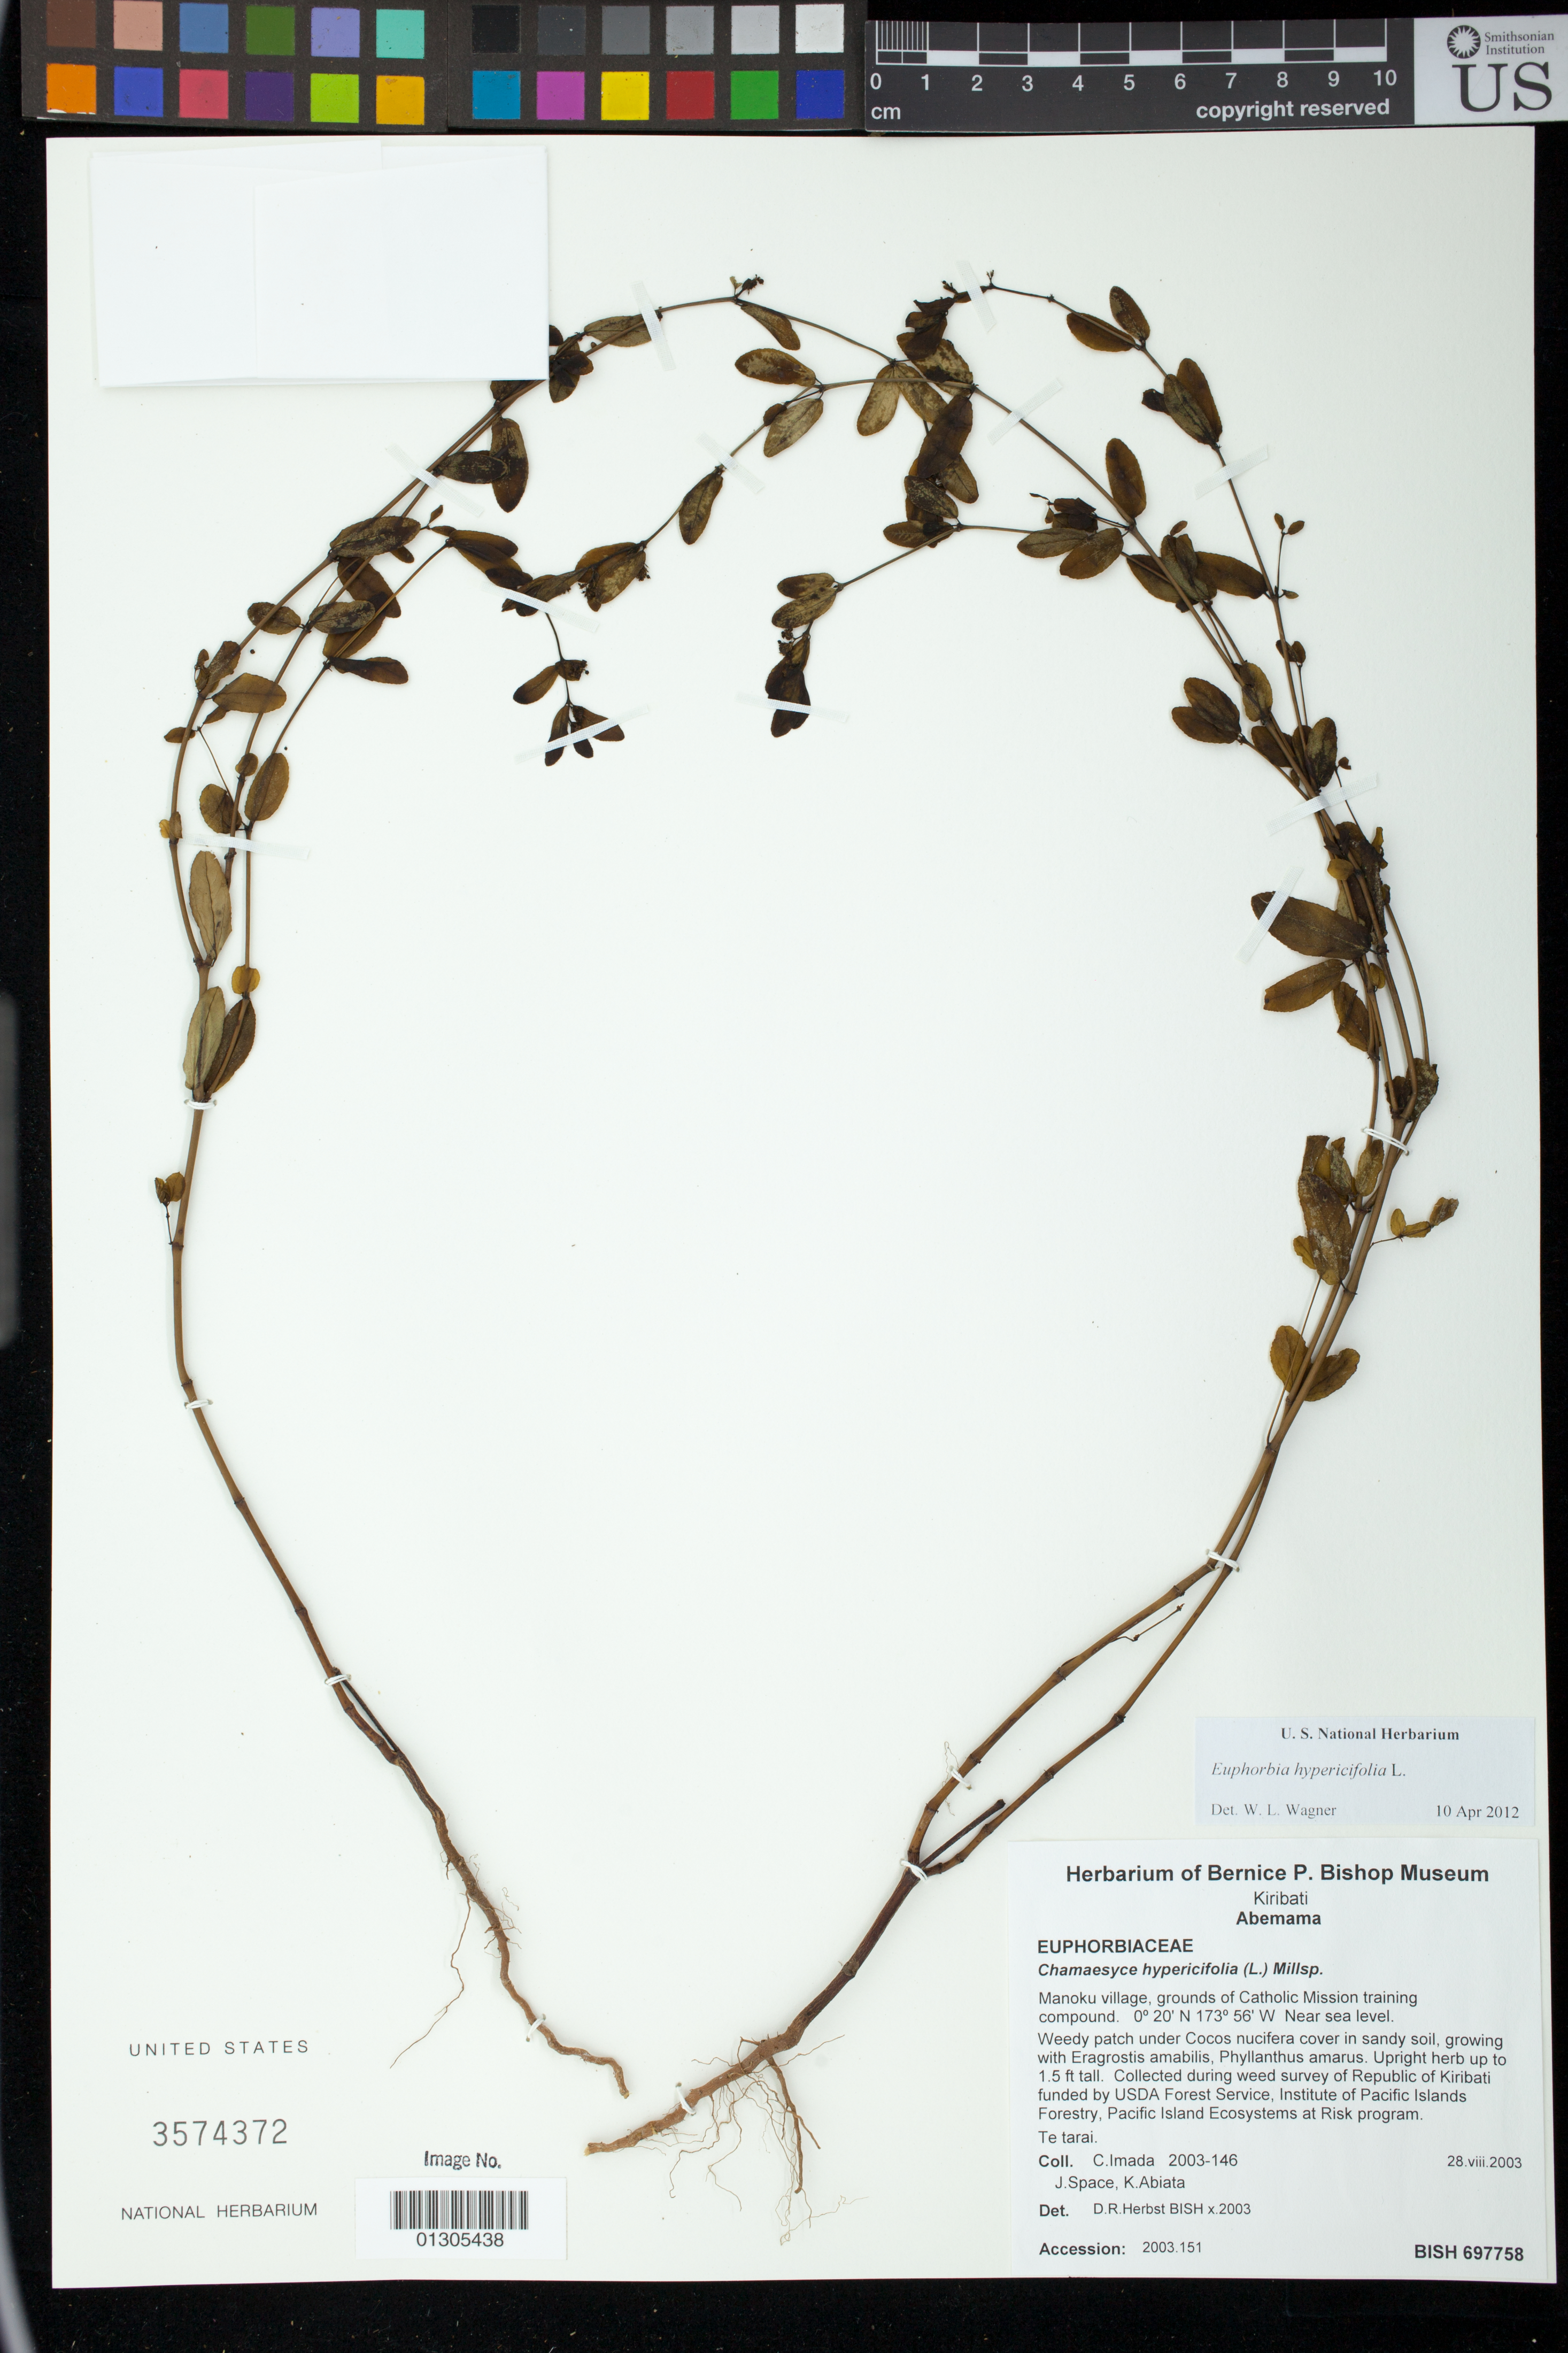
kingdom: Plantae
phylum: Tracheophyta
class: Magnoliopsida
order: Malpighiales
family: Euphorbiaceae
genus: Euphorbia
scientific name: Euphorbia hypericifolia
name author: L.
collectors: D. R. Herbst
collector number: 2003-146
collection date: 2003-08-28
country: Kiribati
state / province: Abemama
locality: Manoku village, grounds of Catholic Mission training compound.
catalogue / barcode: US 3574372